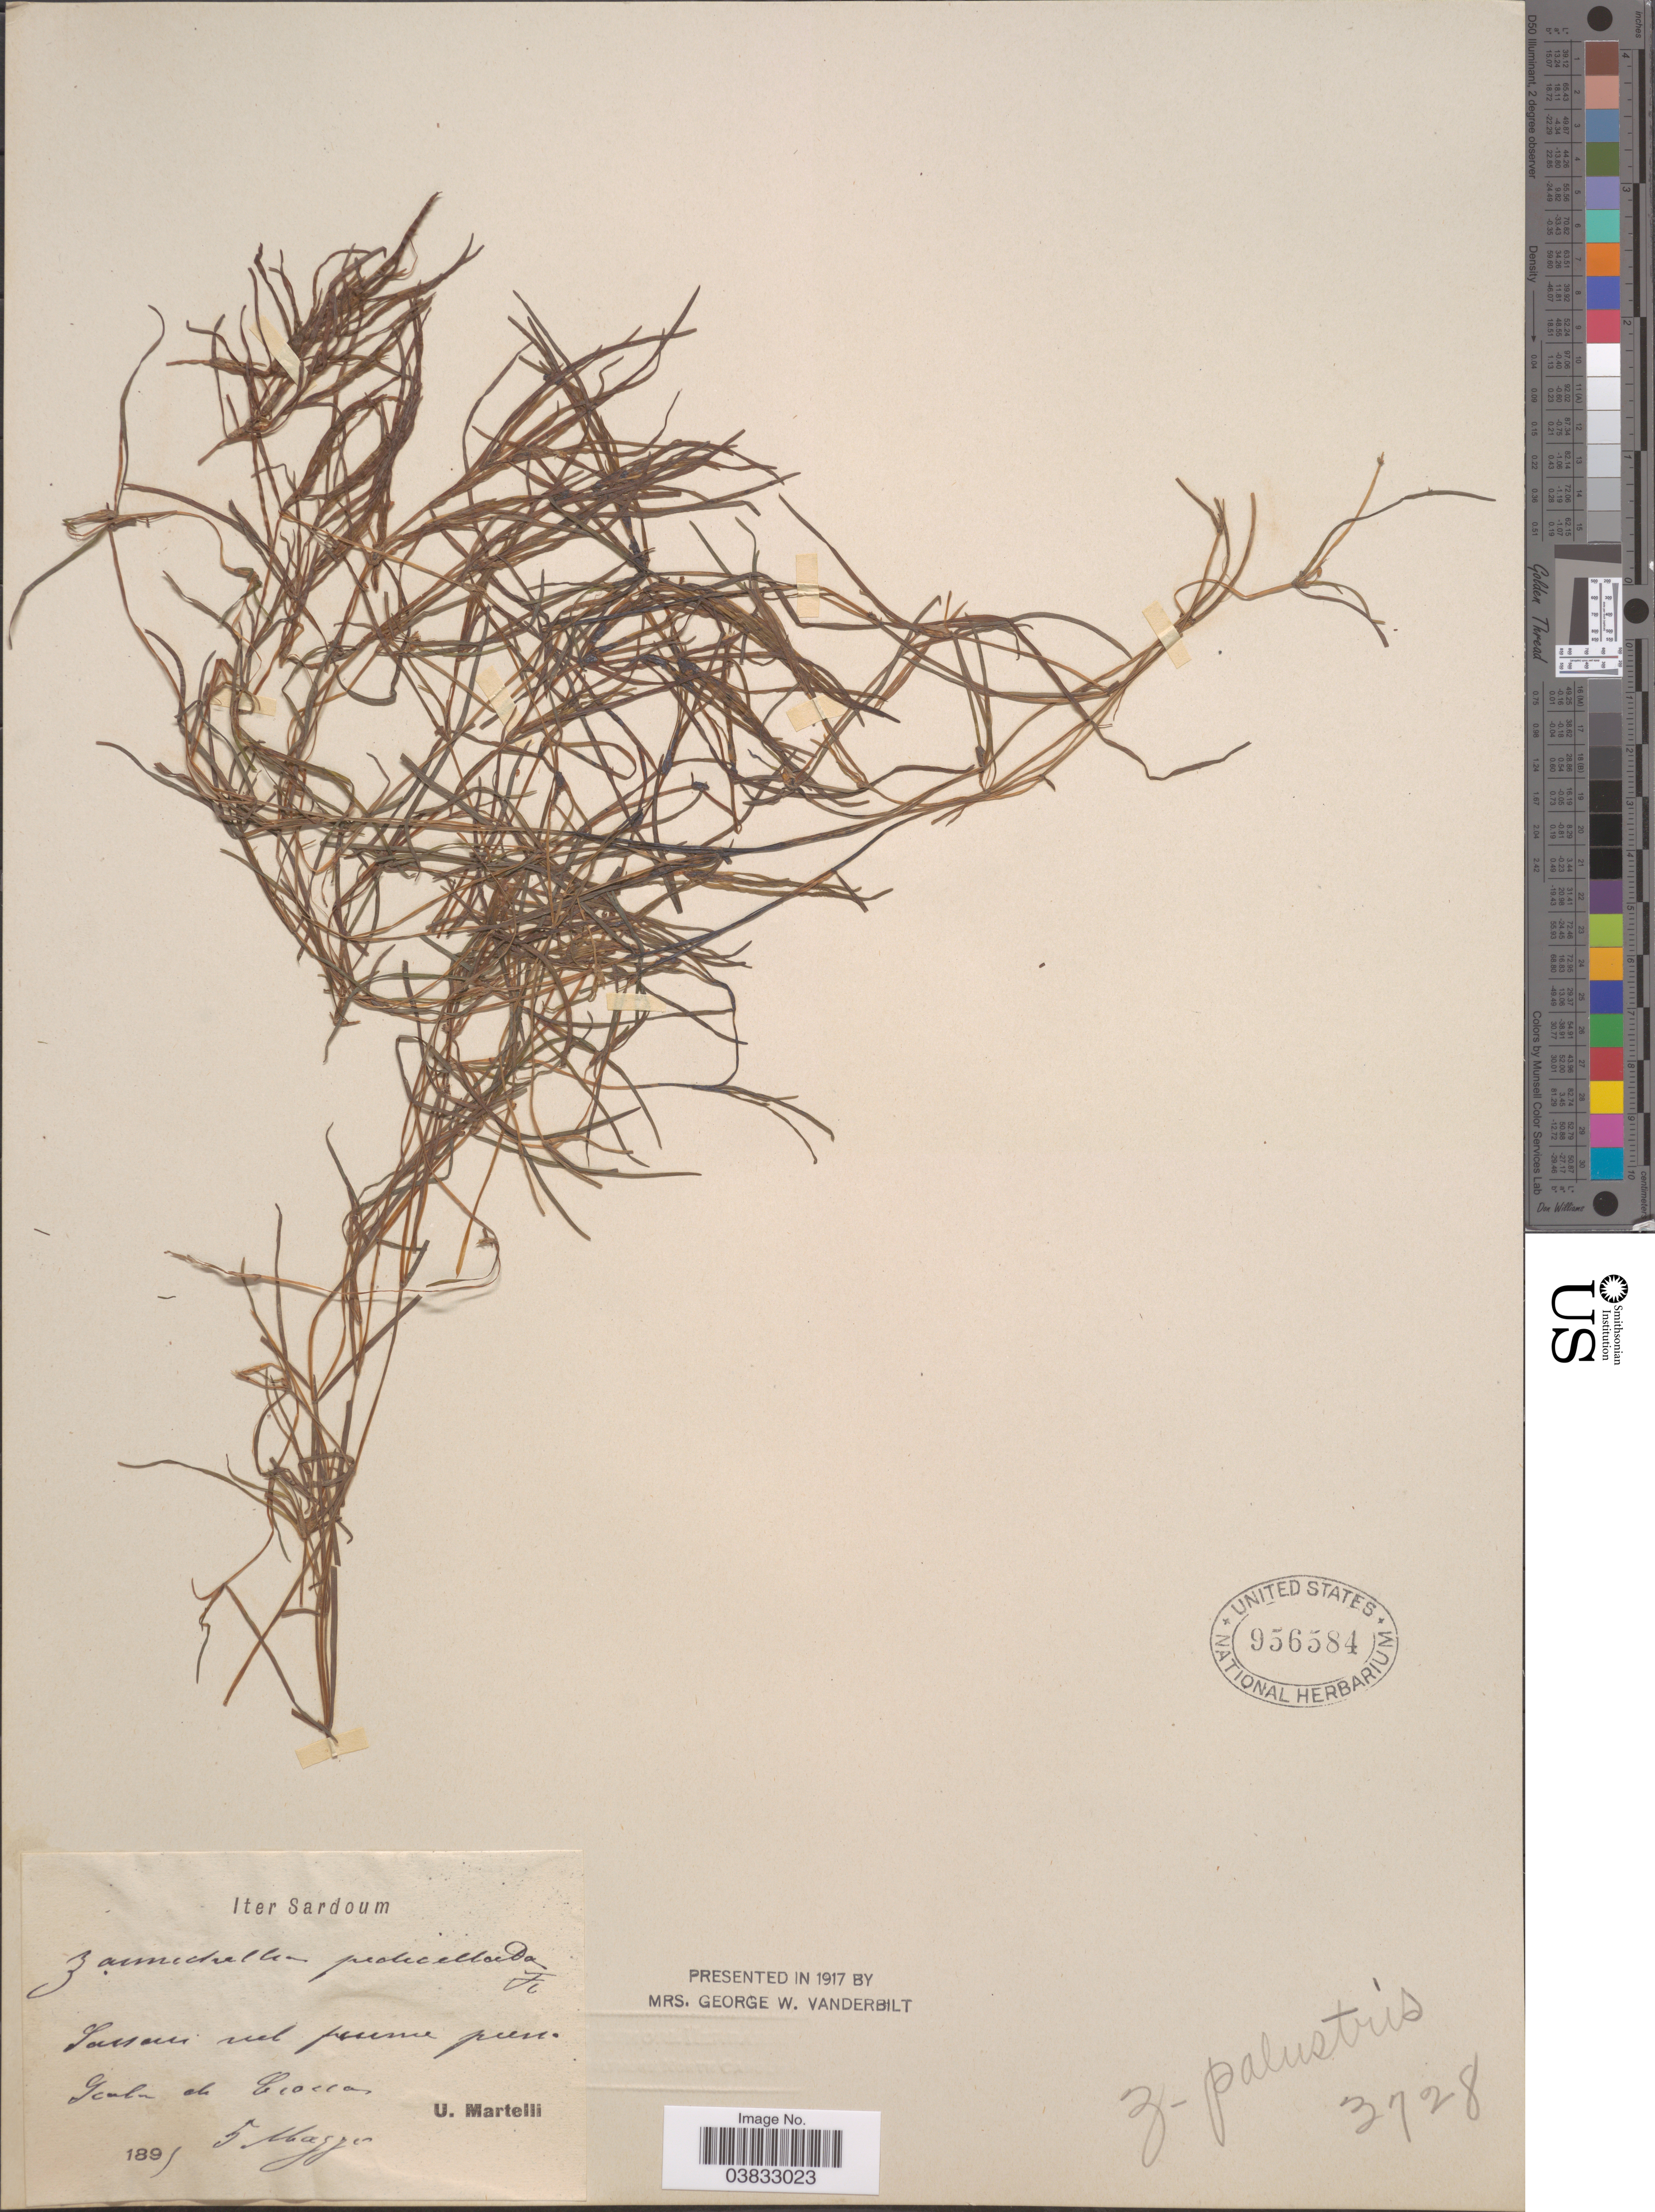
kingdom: Plantae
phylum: Tracheophyta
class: Liliopsida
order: Alismatales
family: Potamogetonaceae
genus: Zannichellia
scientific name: Zannichellia pedicellata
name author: (Wahlenb. & Rosen) Fr.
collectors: U. Martelli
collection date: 1895-05-05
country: Italy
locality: Sardoum. Gombu de Croccos. [interpreted]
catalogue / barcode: US 956584